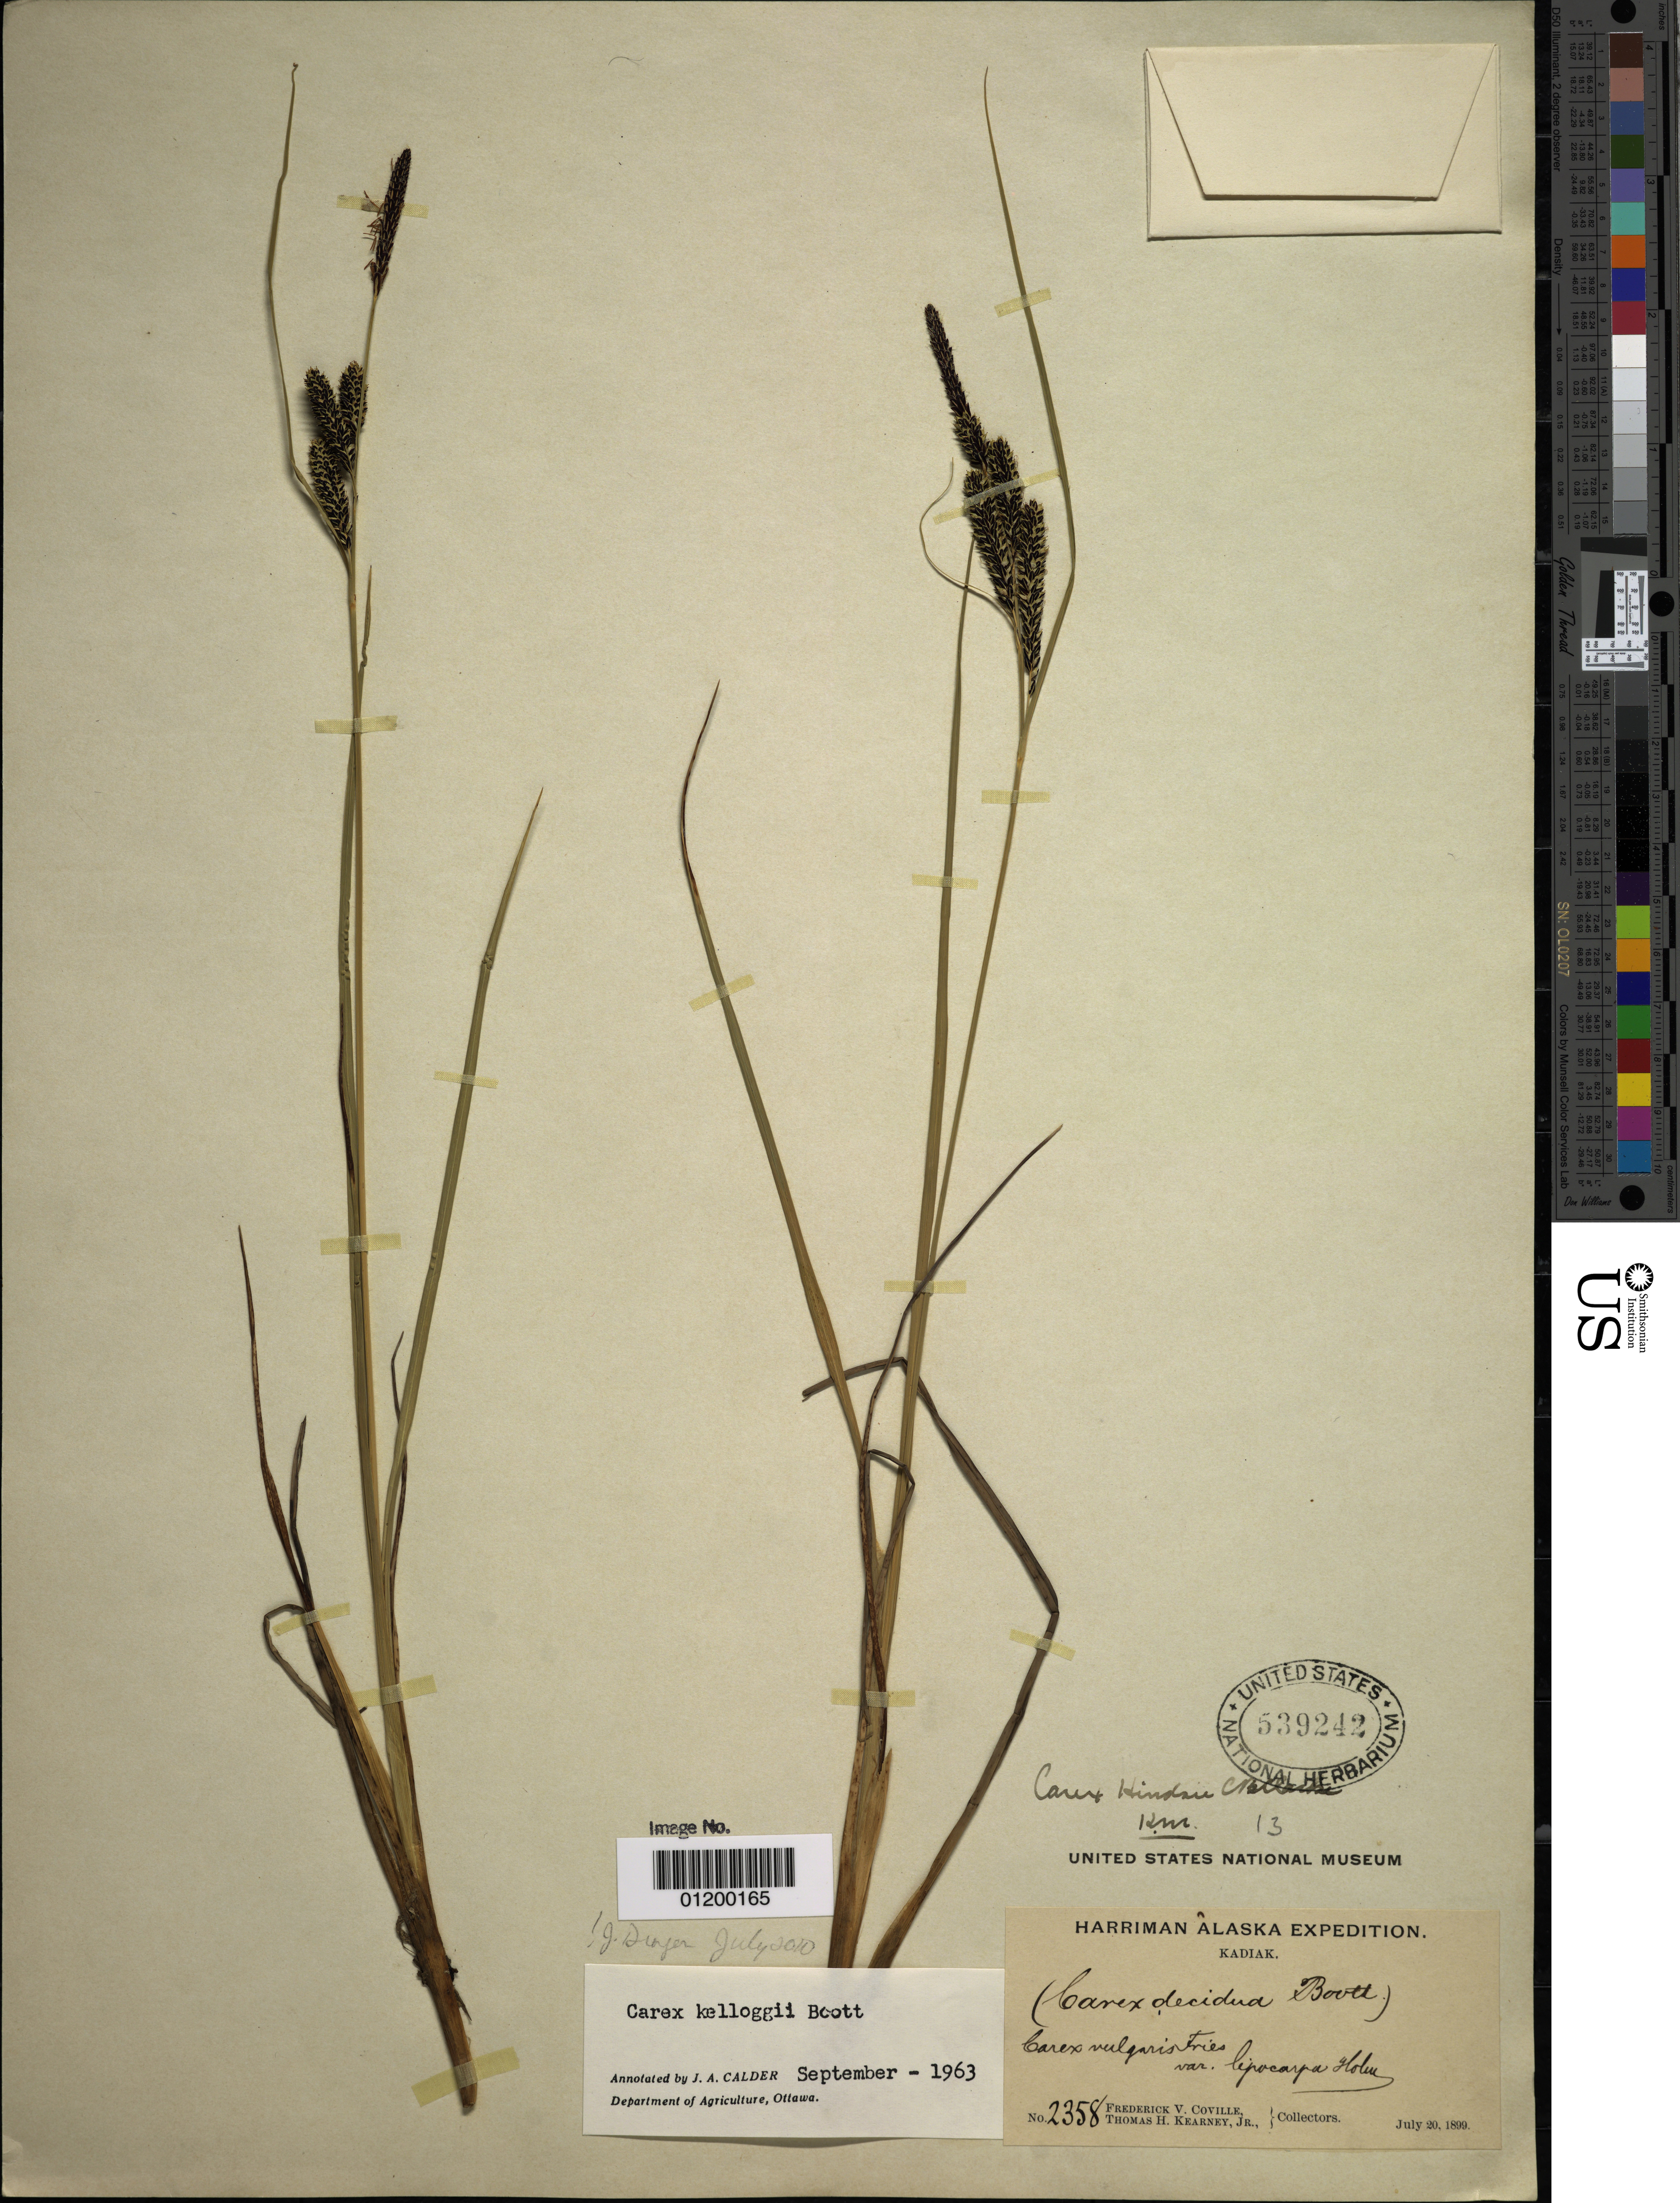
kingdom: Plantae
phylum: Tracheophyta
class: Liliopsida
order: Poales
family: Cyperaceae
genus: Carex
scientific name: Carex kelloggii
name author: W. Boott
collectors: F. V. Coville & T. H. Kearney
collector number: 2358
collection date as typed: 20 Jul 1899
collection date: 1899-07-20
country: United States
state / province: Alaska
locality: Kadiak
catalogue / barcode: US 539242